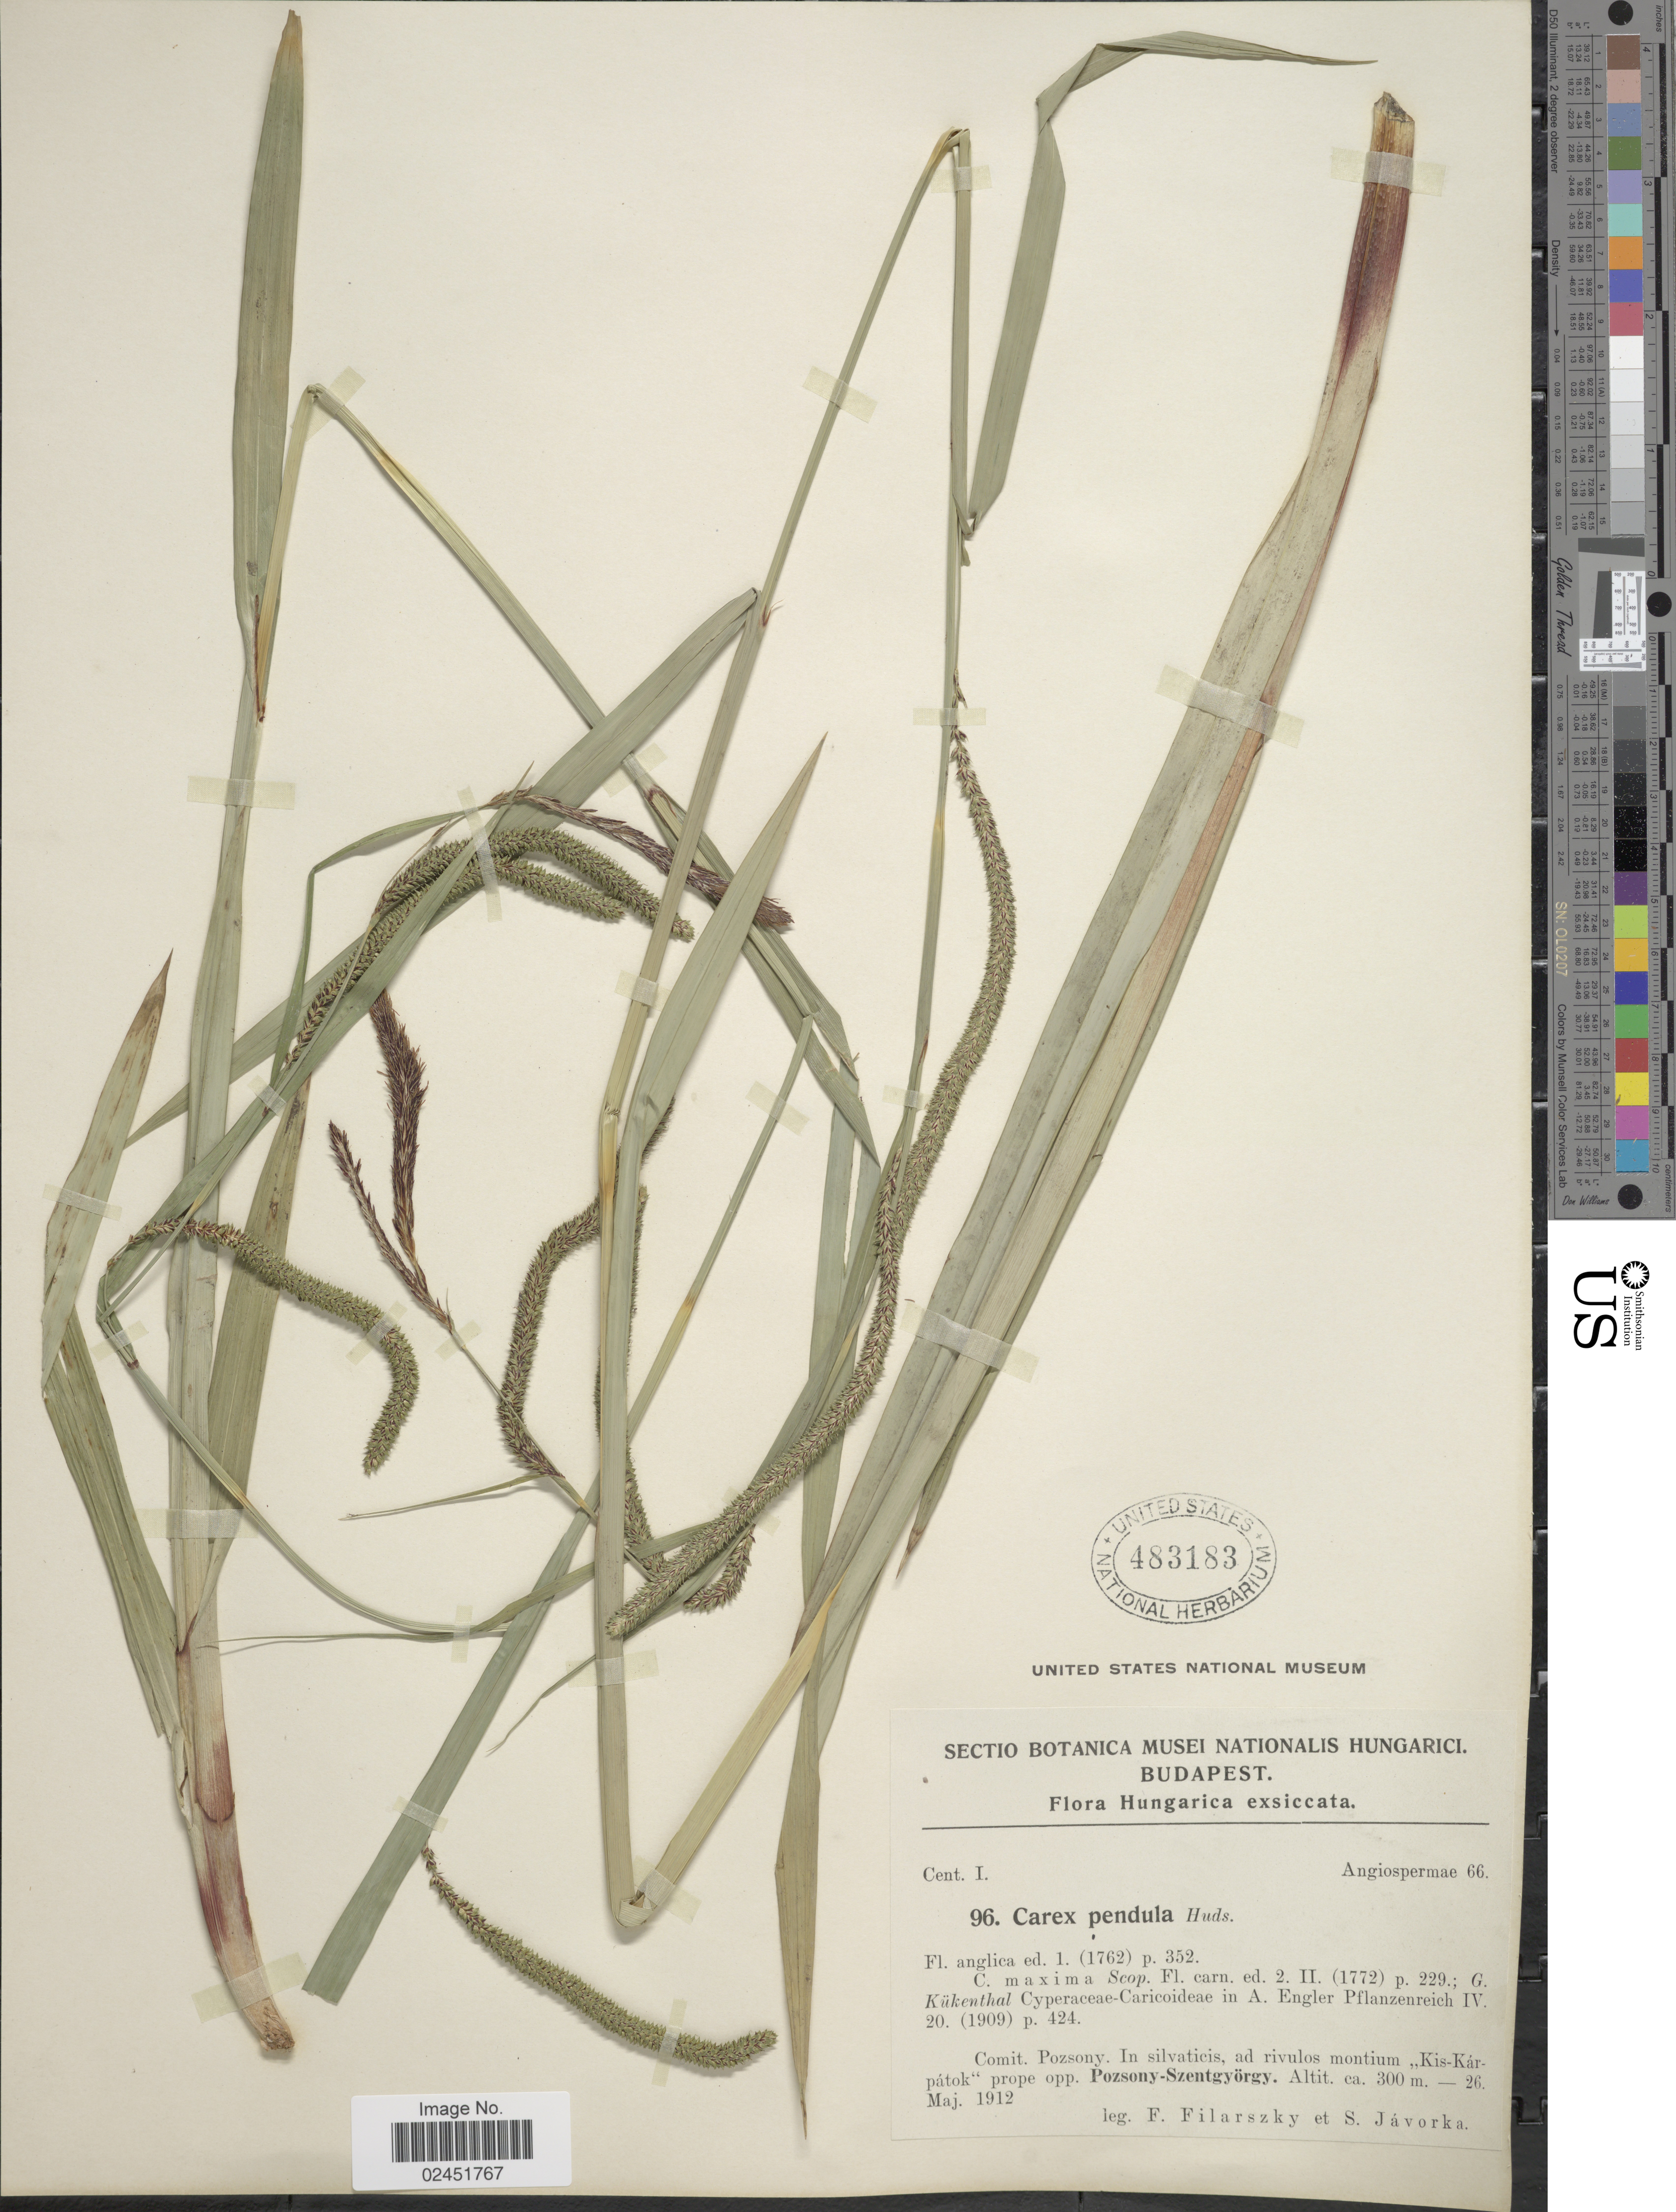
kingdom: Plantae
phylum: Tracheophyta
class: Liliopsida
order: Poales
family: Cyperaceae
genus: Carex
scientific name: Carex pendula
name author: Huds.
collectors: F. Filarszky & S. Javorka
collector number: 96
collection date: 1912-05-26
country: Hungary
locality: Hungarica. Comit. Pozsony. In silvaticis, ad rivilos montium Kis-Karpatok prope opp. Pozsony-Szentgyorgy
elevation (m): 300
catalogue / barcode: US 483183